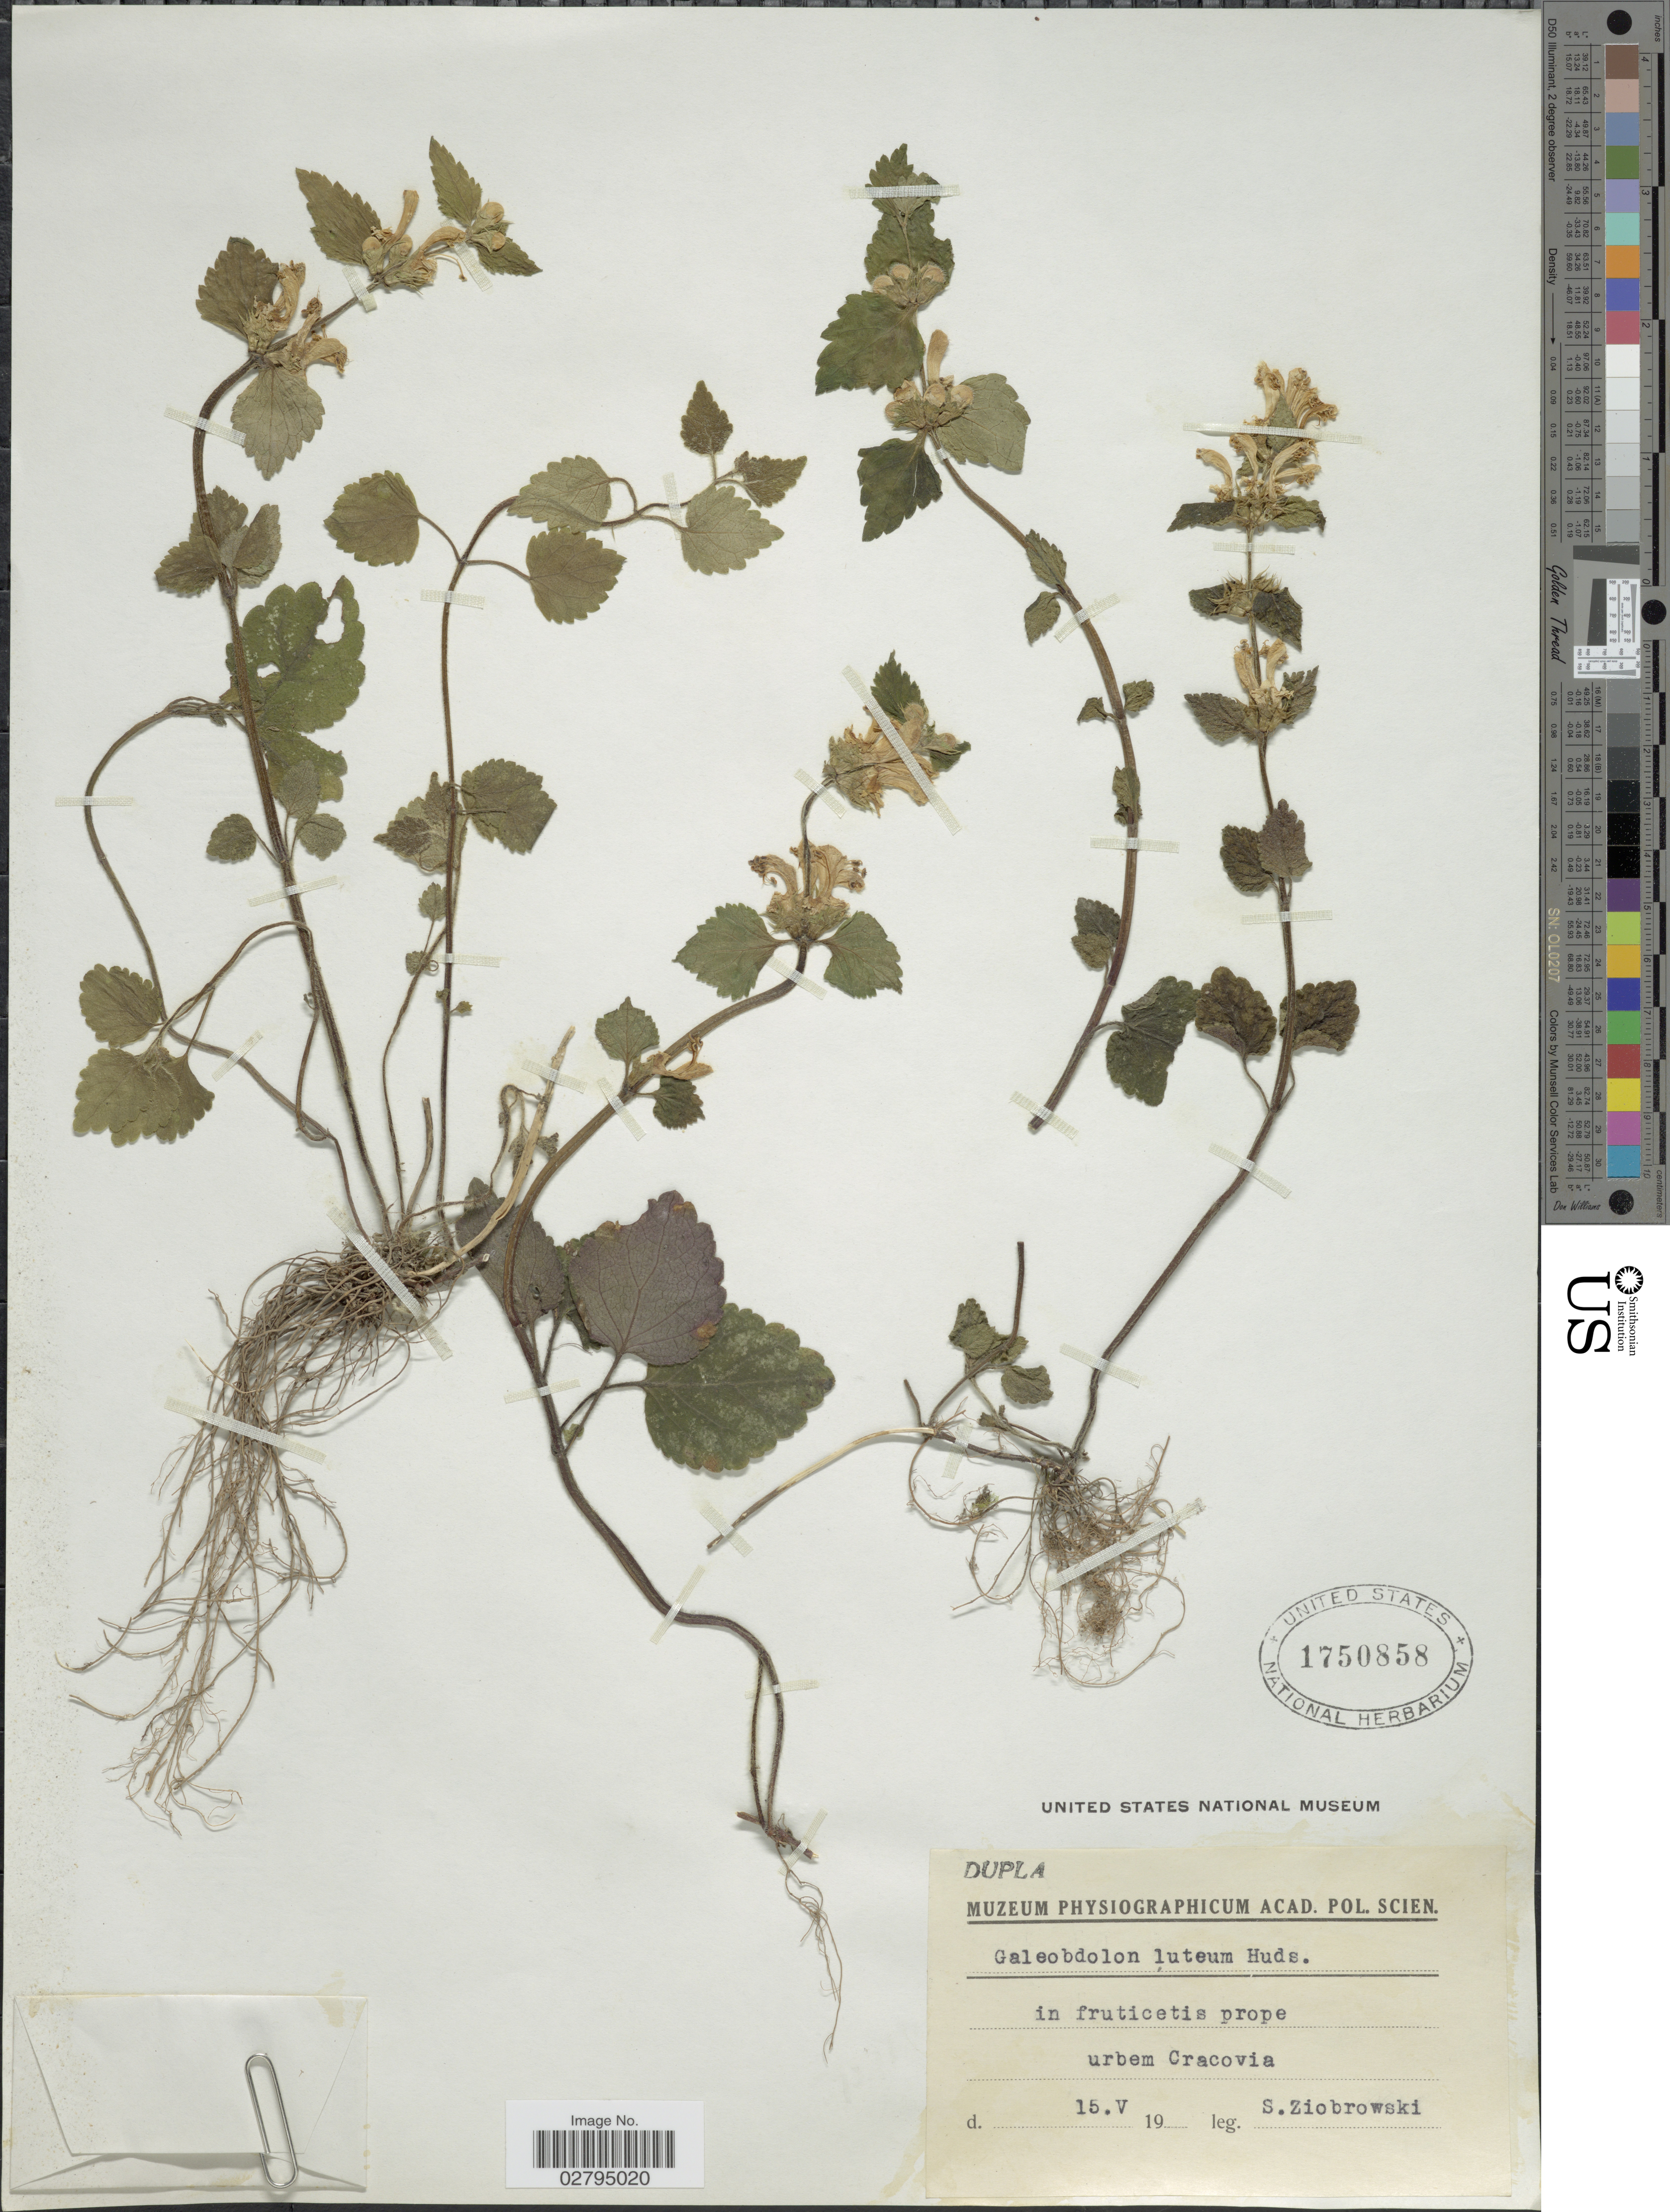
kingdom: Plantae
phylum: Tracheophyta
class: Magnoliopsida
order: Lamiales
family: Lamiaceae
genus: Lamium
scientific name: Lamium galeobdolon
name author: (L.) L.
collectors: S. Ziobrowski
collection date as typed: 19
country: Poland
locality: In fruticetis prope urbem Cracovia.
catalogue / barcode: US 1750858